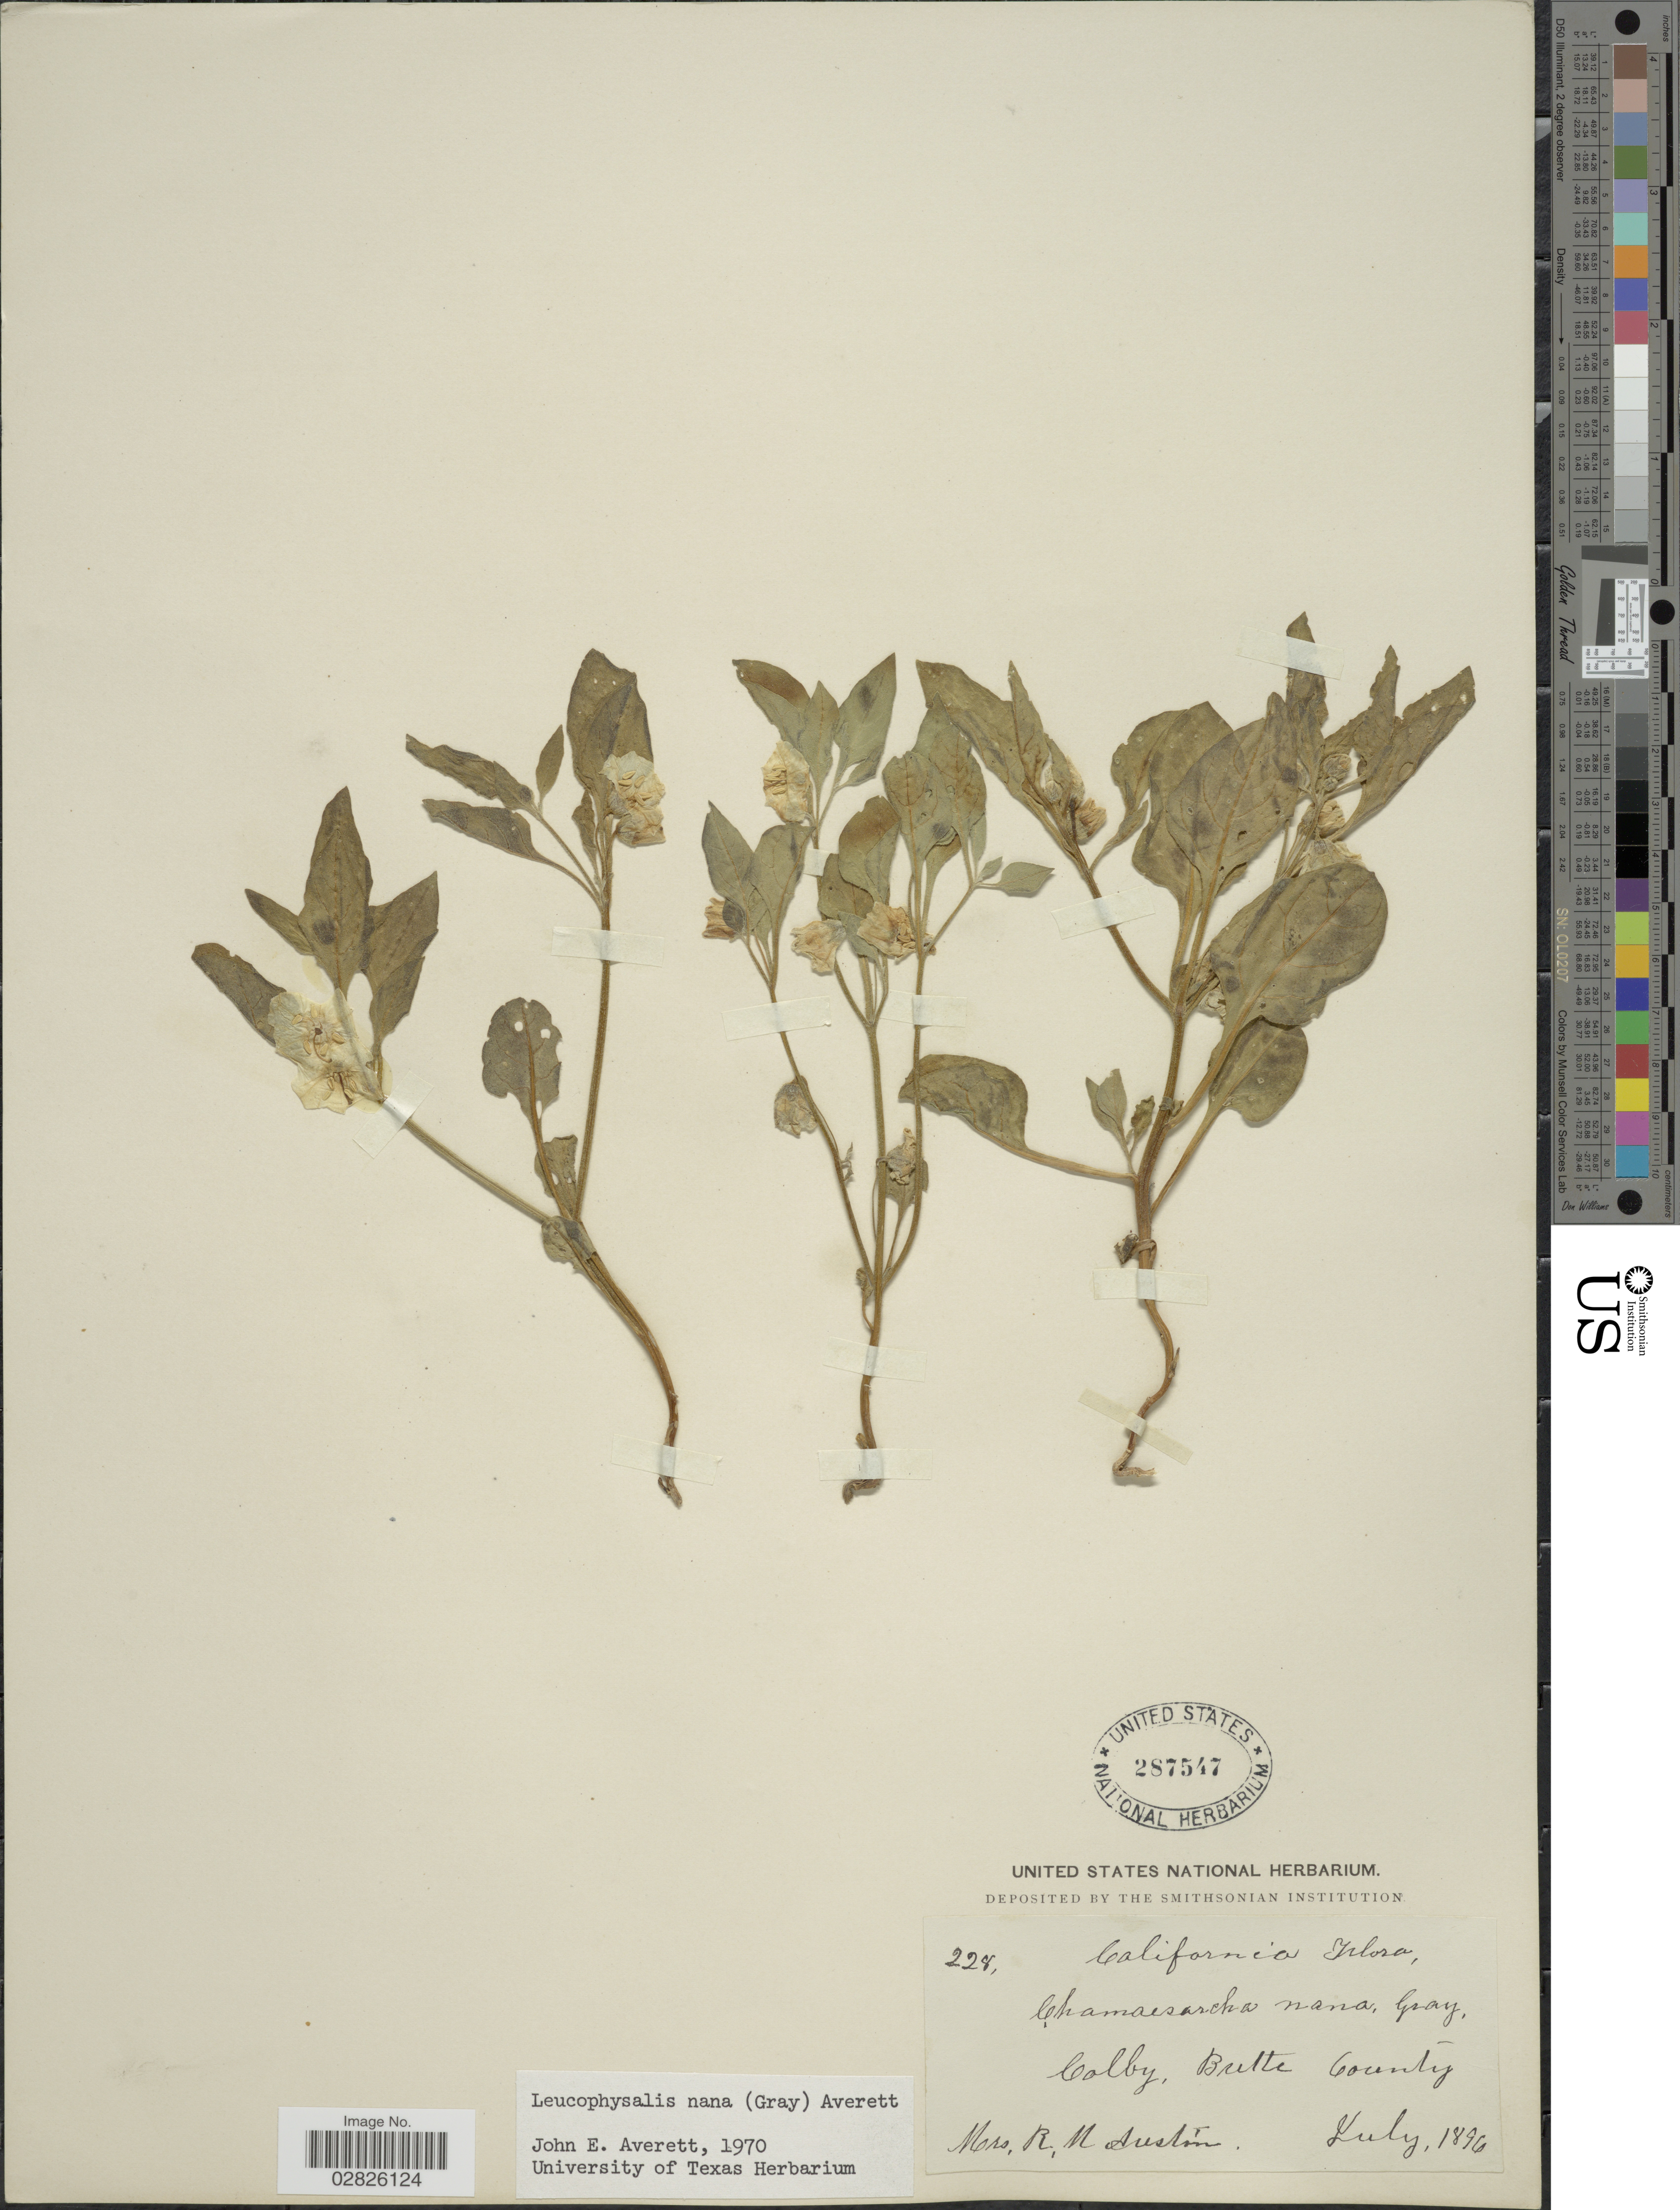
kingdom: Plantae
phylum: Tracheophyta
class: Magnoliopsida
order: Solanales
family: Solanaceae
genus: Leucophysalis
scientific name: Leucophysalis nana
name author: (A. Gray) Averett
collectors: R. Austin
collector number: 228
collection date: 1896-07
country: United States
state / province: California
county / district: Butte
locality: Colby, Butte County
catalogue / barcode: US 287547